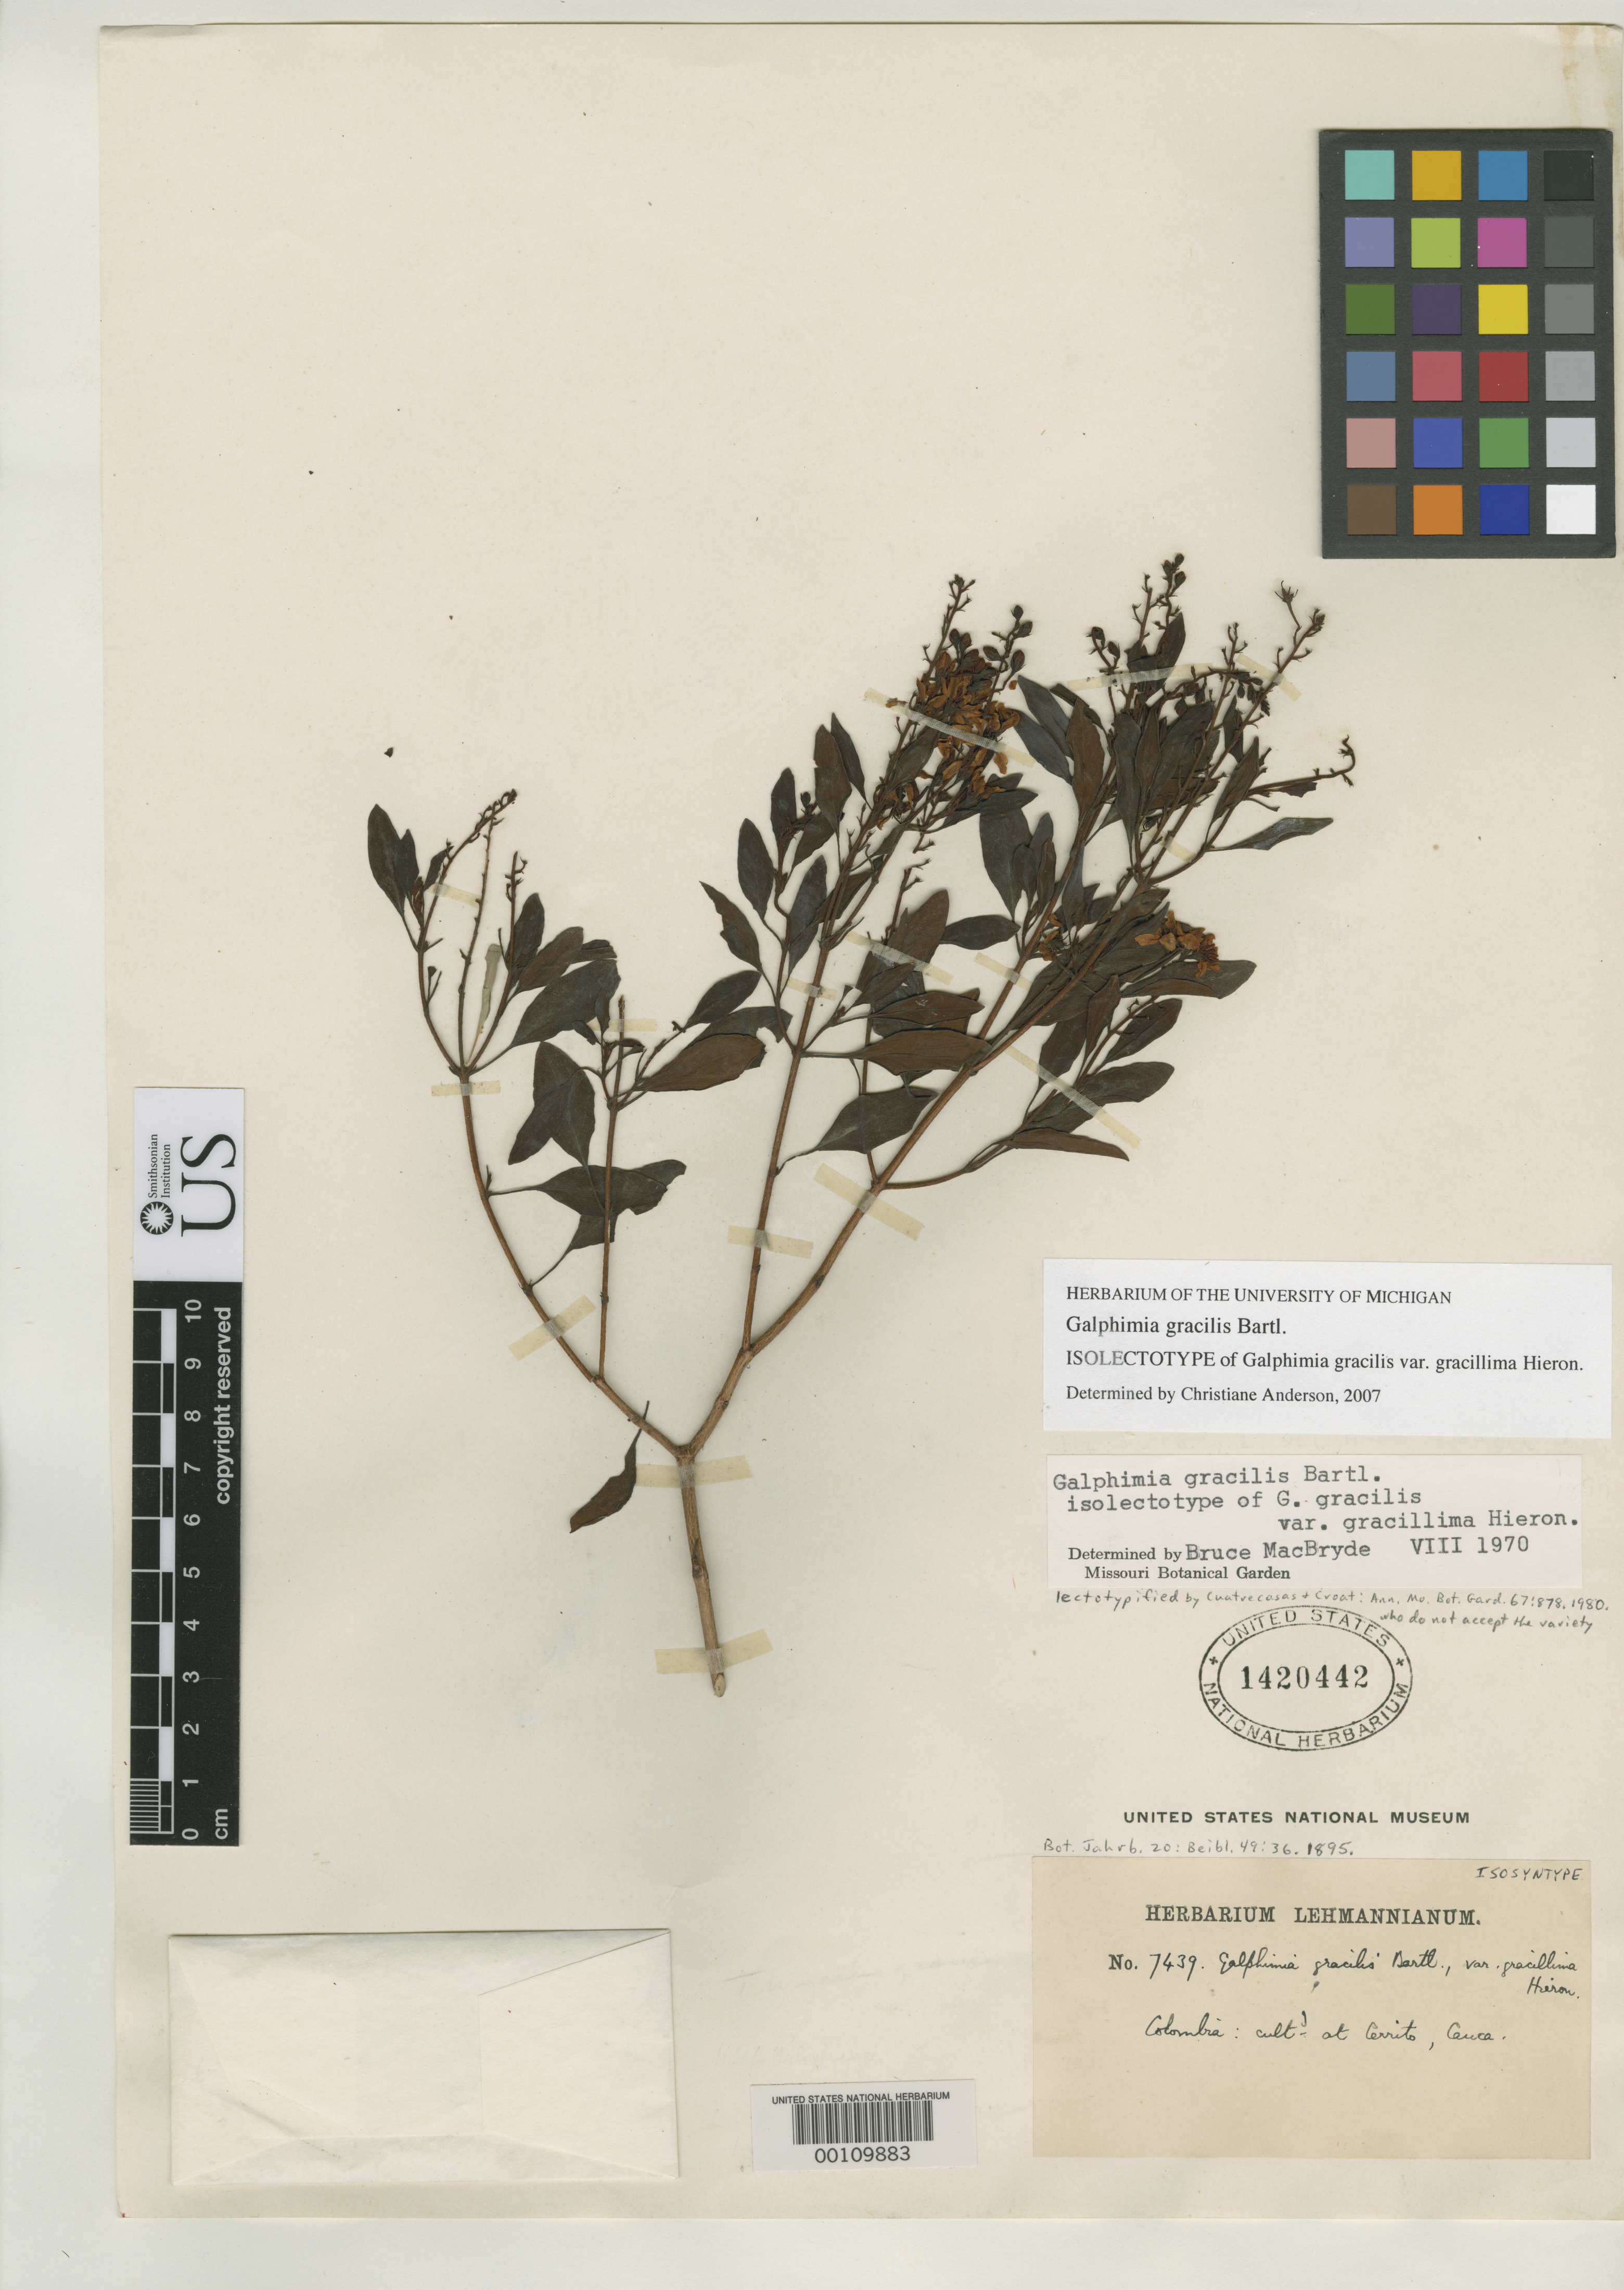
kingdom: Plantae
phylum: Tracheophyta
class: Magnoliopsida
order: Malpighiales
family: Malpighiaceae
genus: Galphimia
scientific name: Galphimia gracilis var. gracillima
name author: Hieron.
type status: Isolectotype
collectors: F. C. Lehmann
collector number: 7439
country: Colombia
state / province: Cauca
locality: Cerrito.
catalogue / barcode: US 1420442